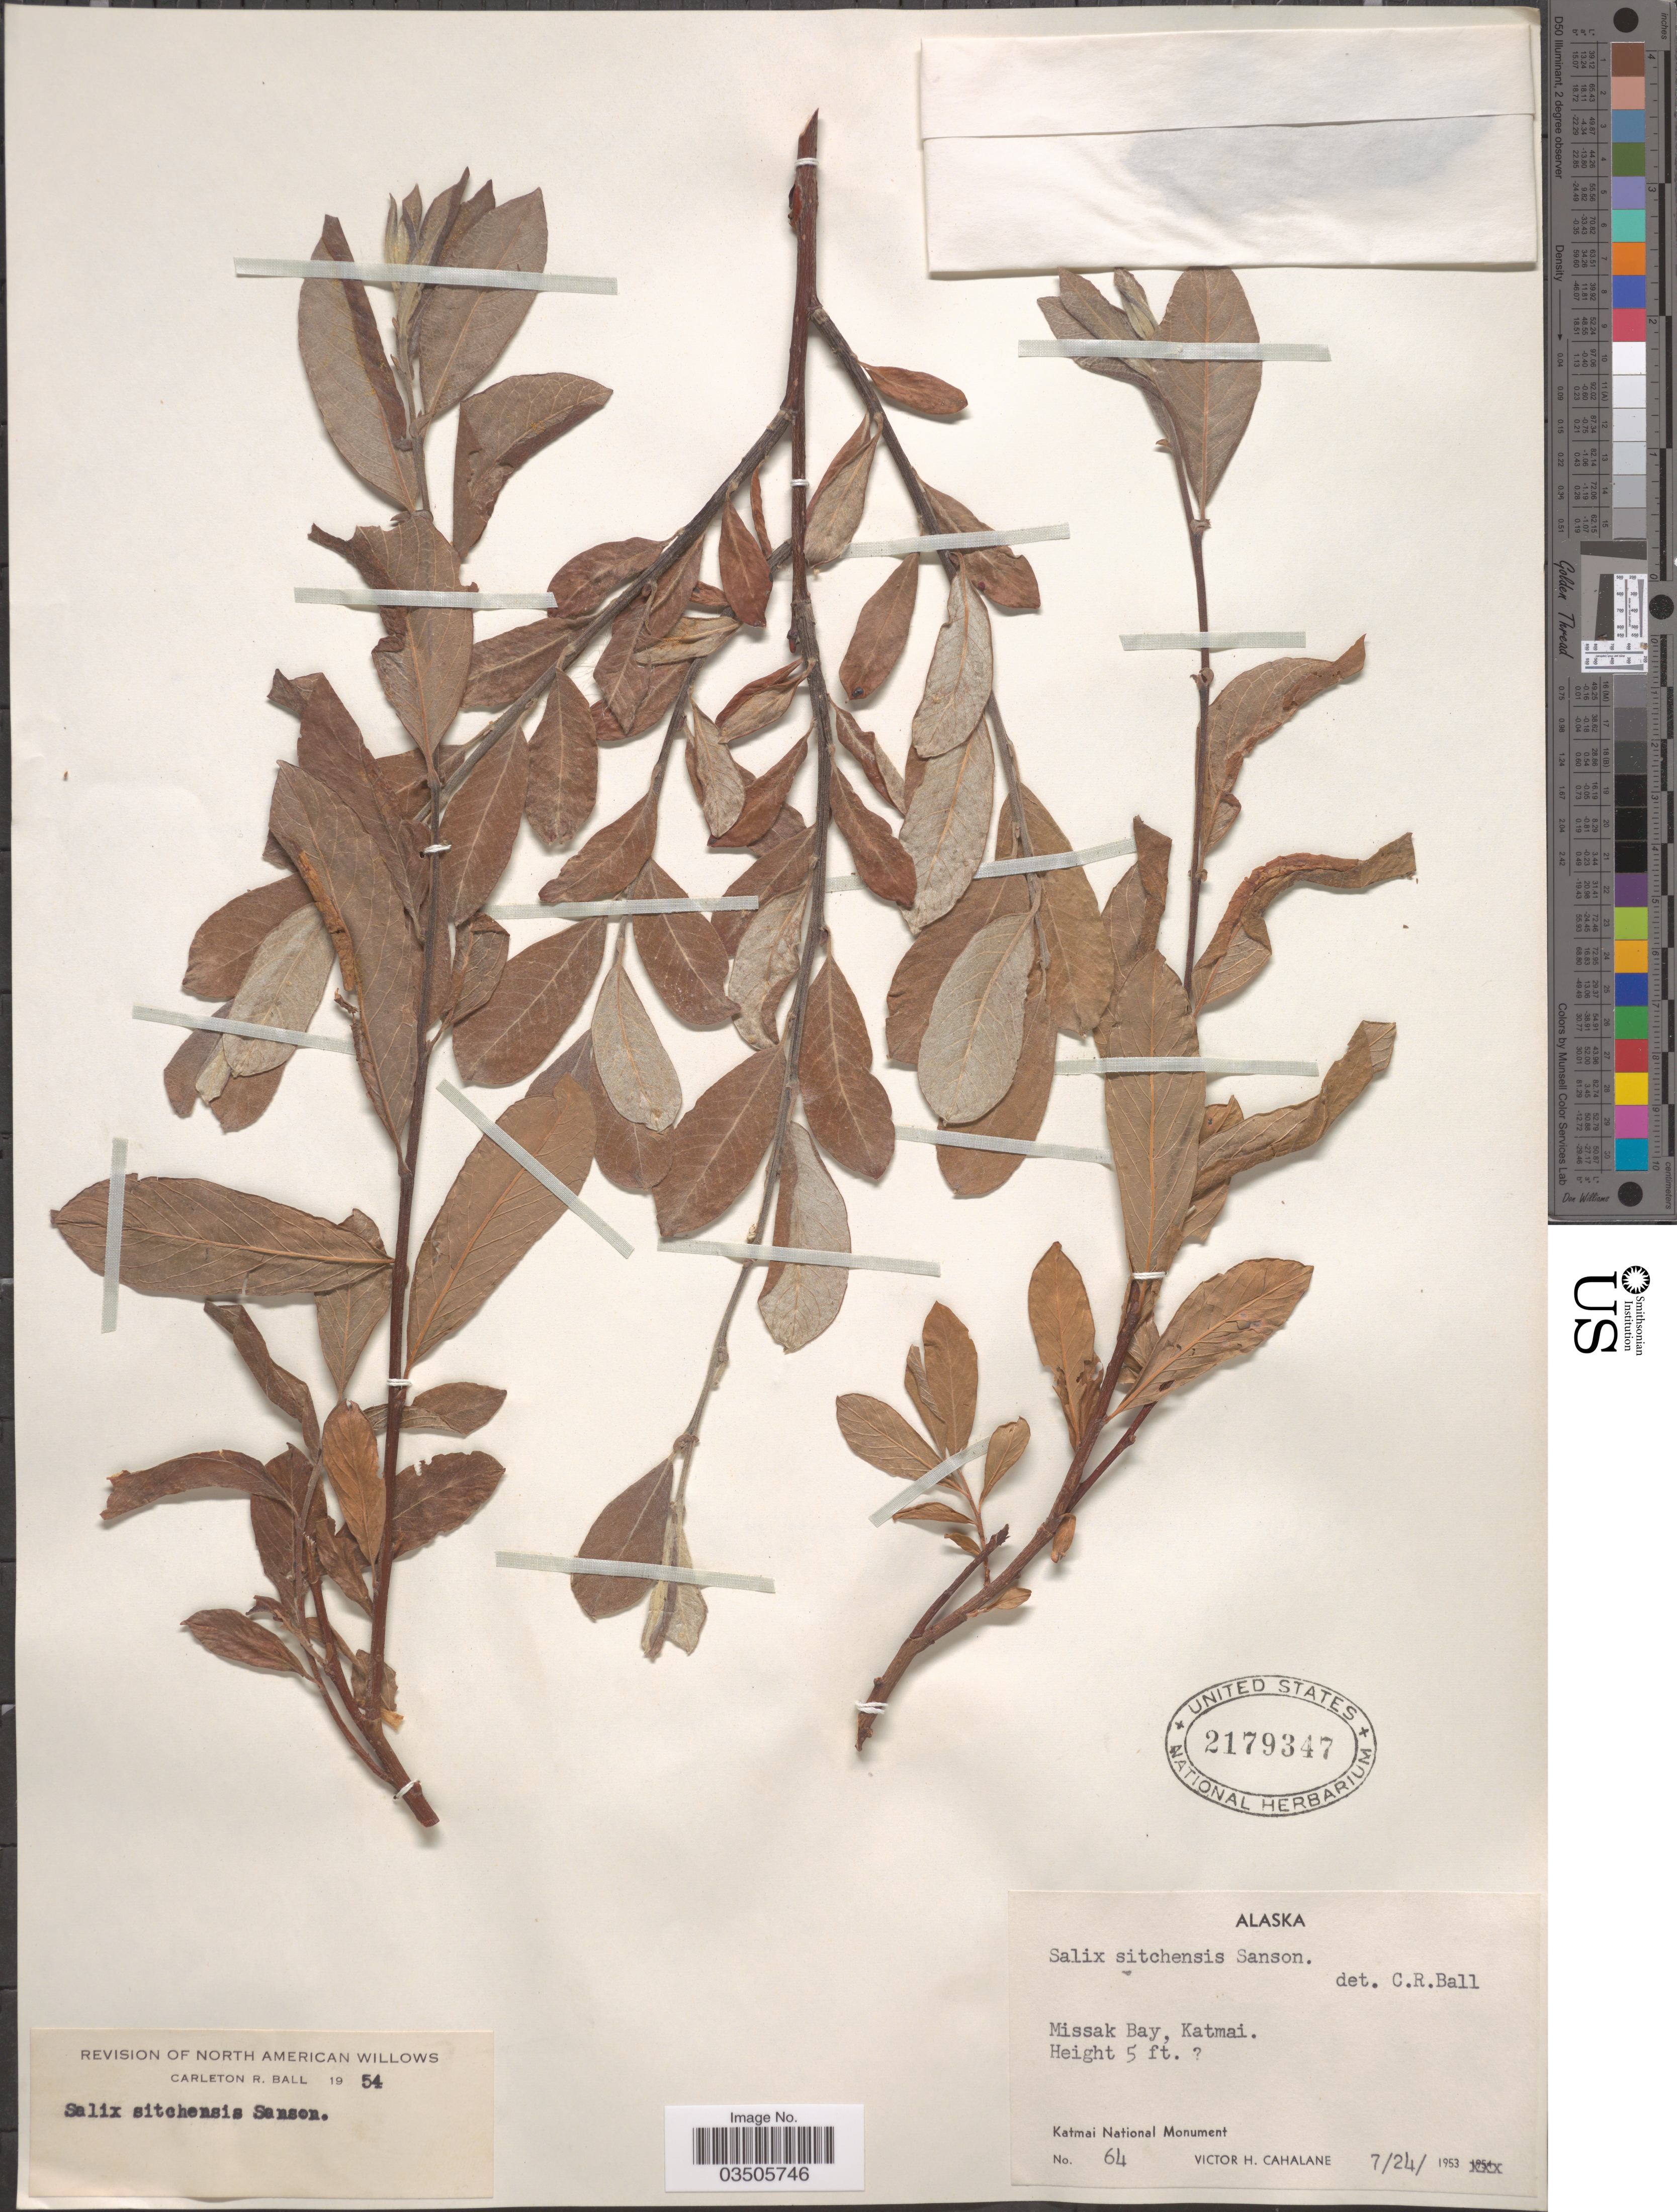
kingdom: Plantae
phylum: Tracheophyta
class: Magnoliopsida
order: Malpighiales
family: Salicaceae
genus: Salix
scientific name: Salix sitchensis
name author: Sanson ex Bong.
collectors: V. Cahalane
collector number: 64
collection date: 1953-07-24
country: United States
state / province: Alaska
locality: Missak Bay, Katmai. Katmai National Monument.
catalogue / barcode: US 2179347